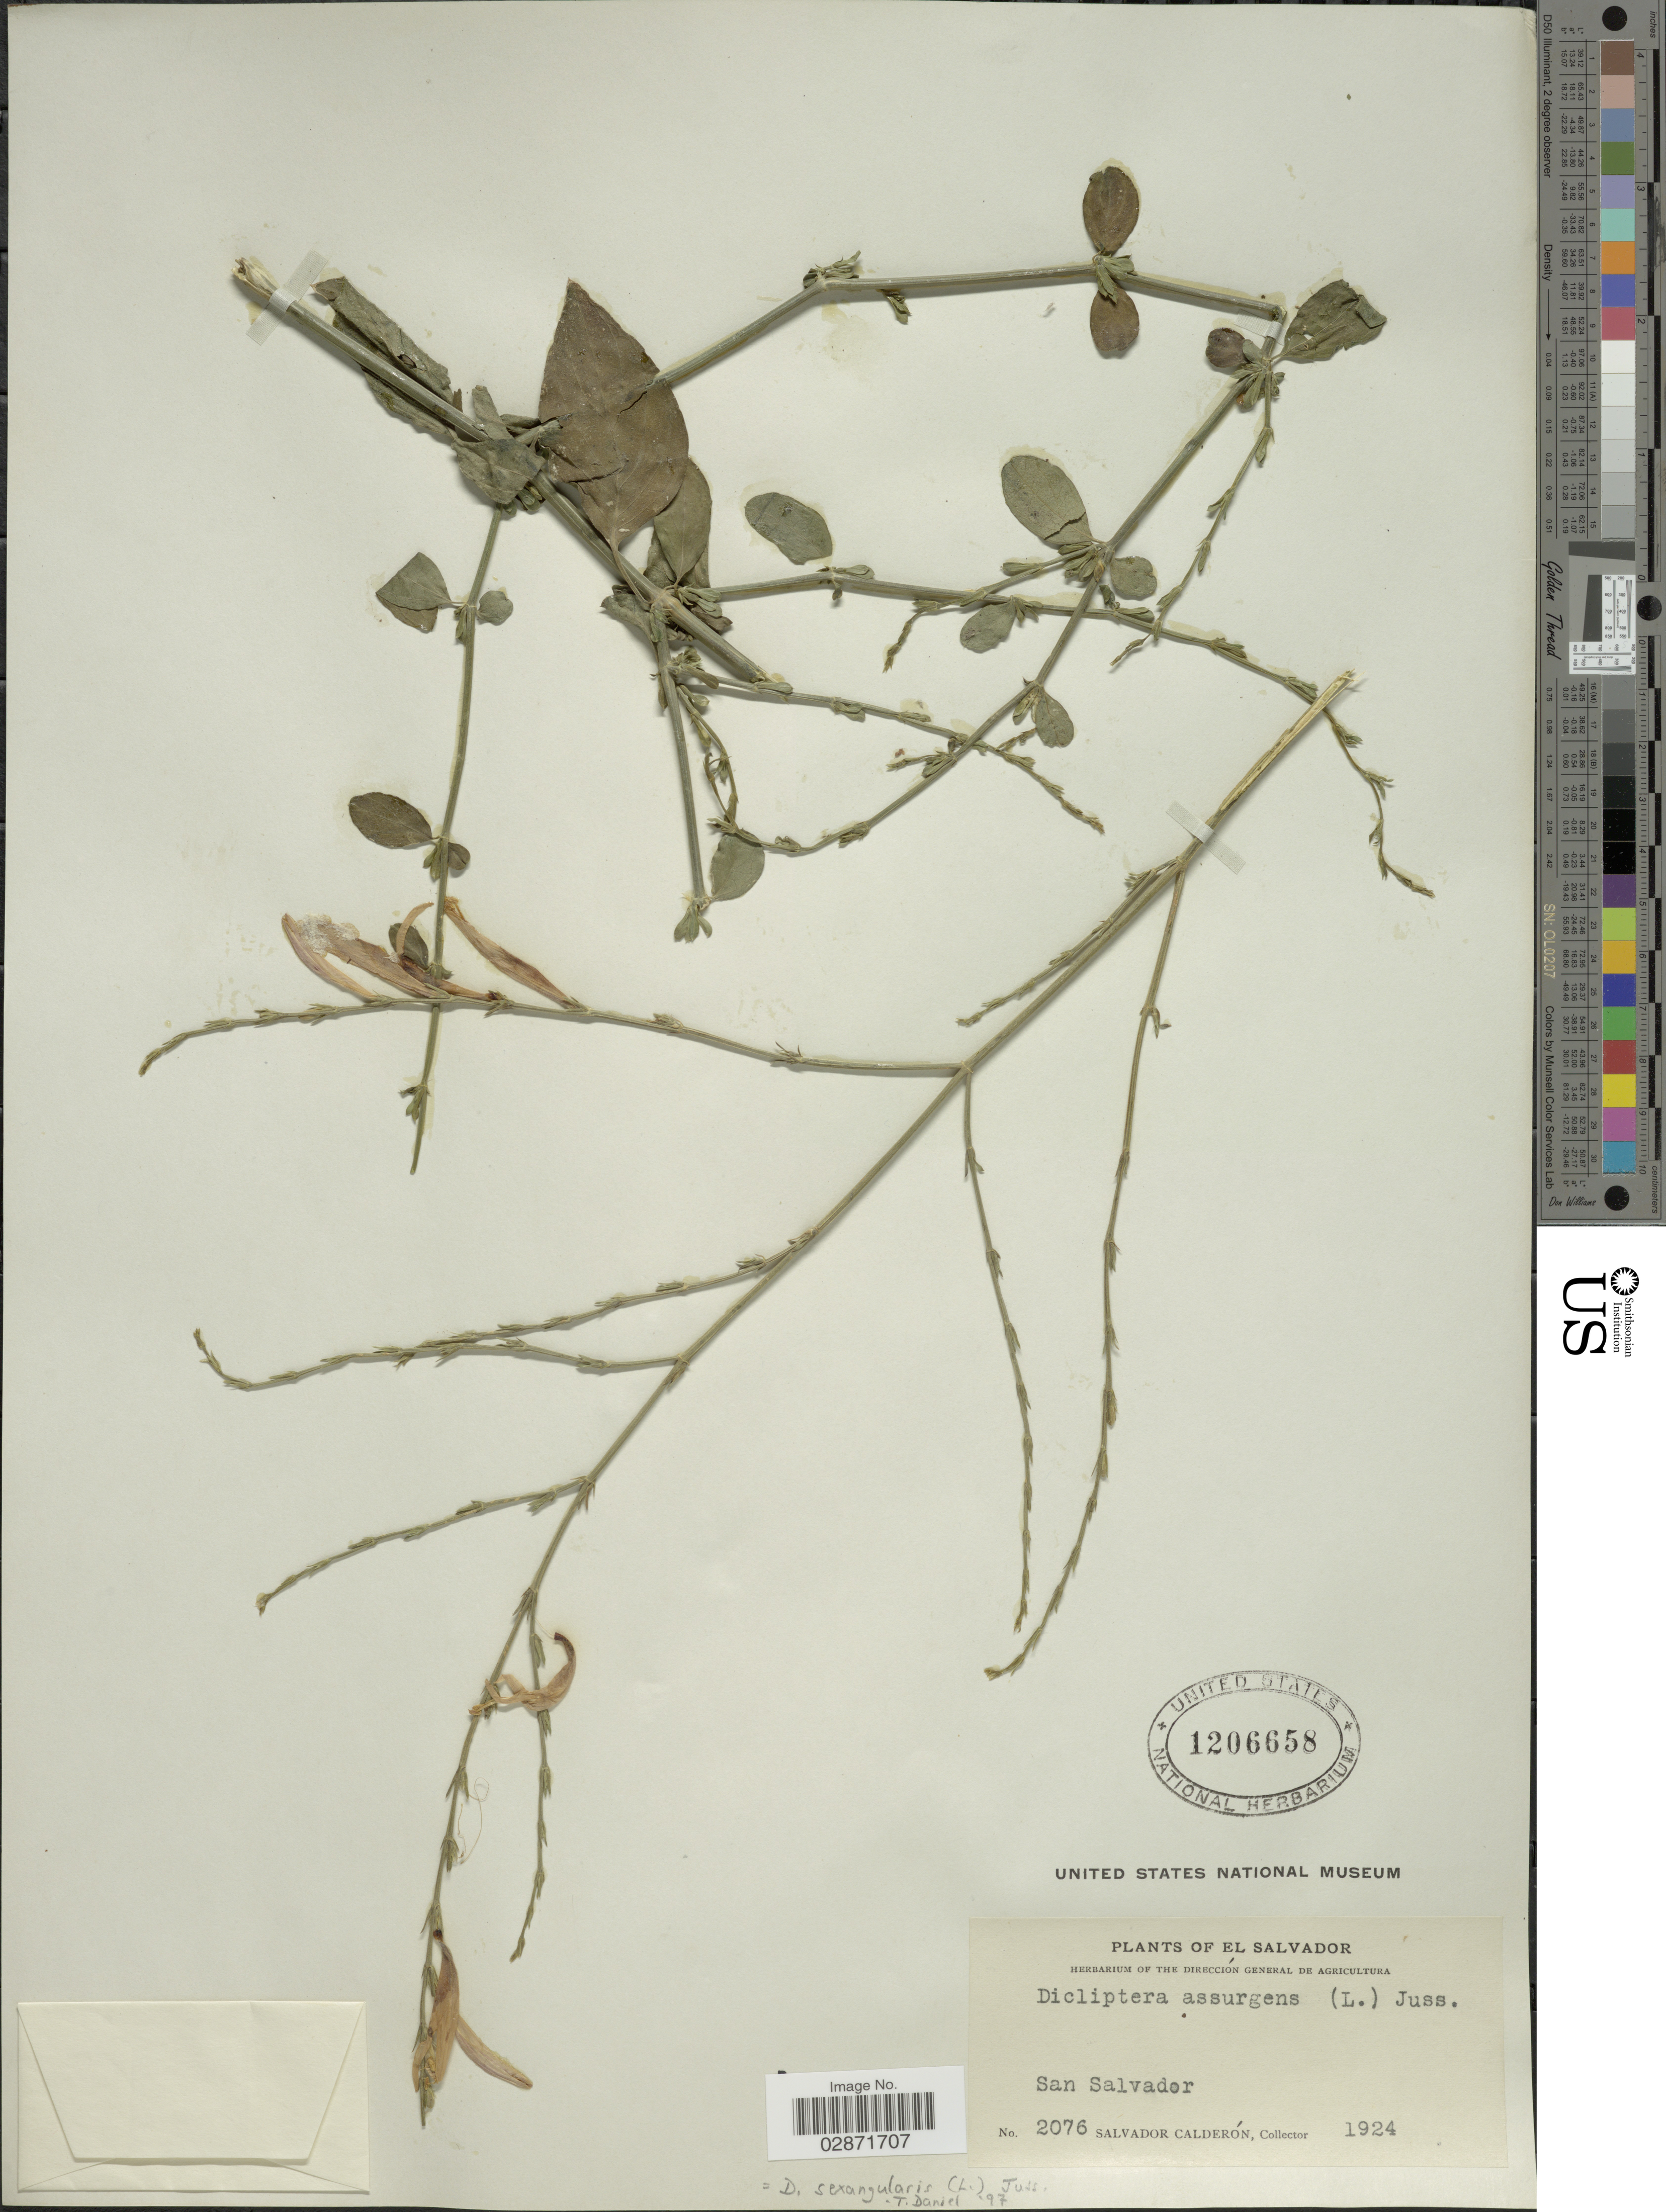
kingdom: Plantae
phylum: Tracheophyta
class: Magnoliopsida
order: Lamiales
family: Acanthaceae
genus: Dicliptera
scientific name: Dicliptera sexangularis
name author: (L.) Juss.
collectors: S. Calderón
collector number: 2076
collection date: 1924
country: El Salvador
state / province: San Salvador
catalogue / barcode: US 1206658